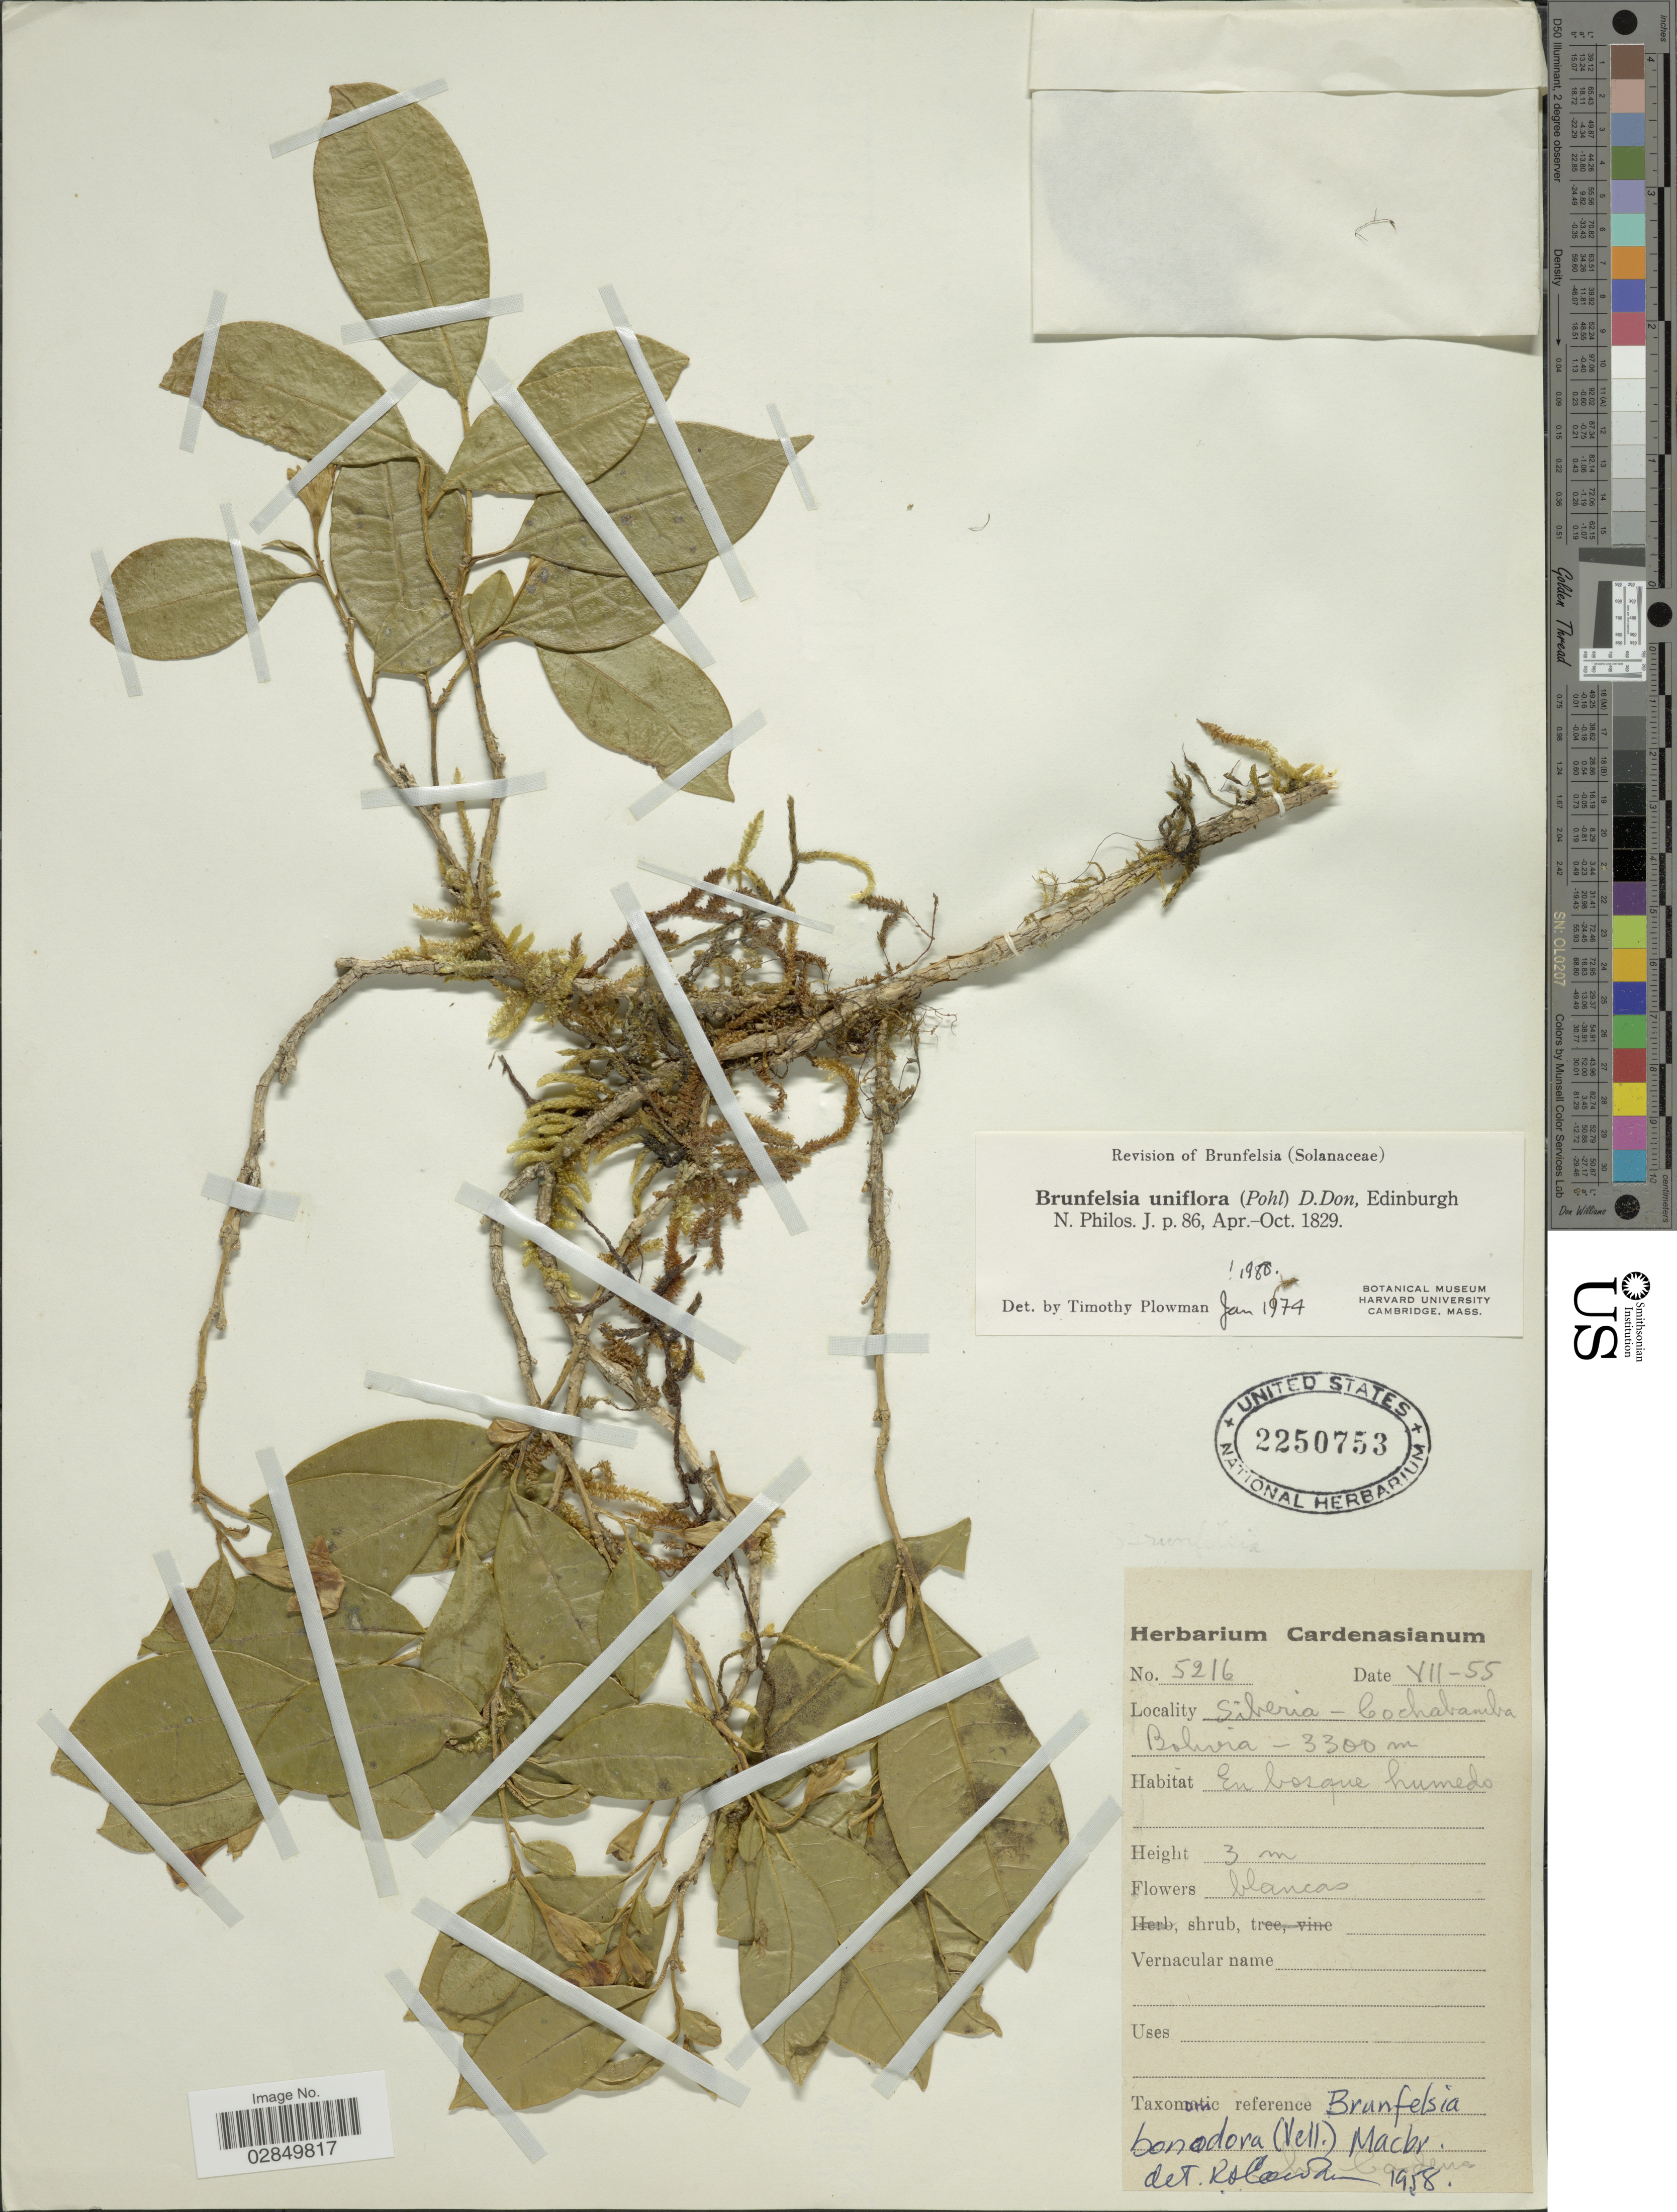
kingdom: Plantae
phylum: Tracheophyta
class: Magnoliopsida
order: Solanales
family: Solanaceae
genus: Brunfelsia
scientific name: Brunfelsia uniflora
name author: (Pohl) D. Don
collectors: ex herb. Cardenasianum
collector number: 5216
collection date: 1955-07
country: Bolivia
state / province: Cochabamba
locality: Siberia.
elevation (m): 3300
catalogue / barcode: US 2250753